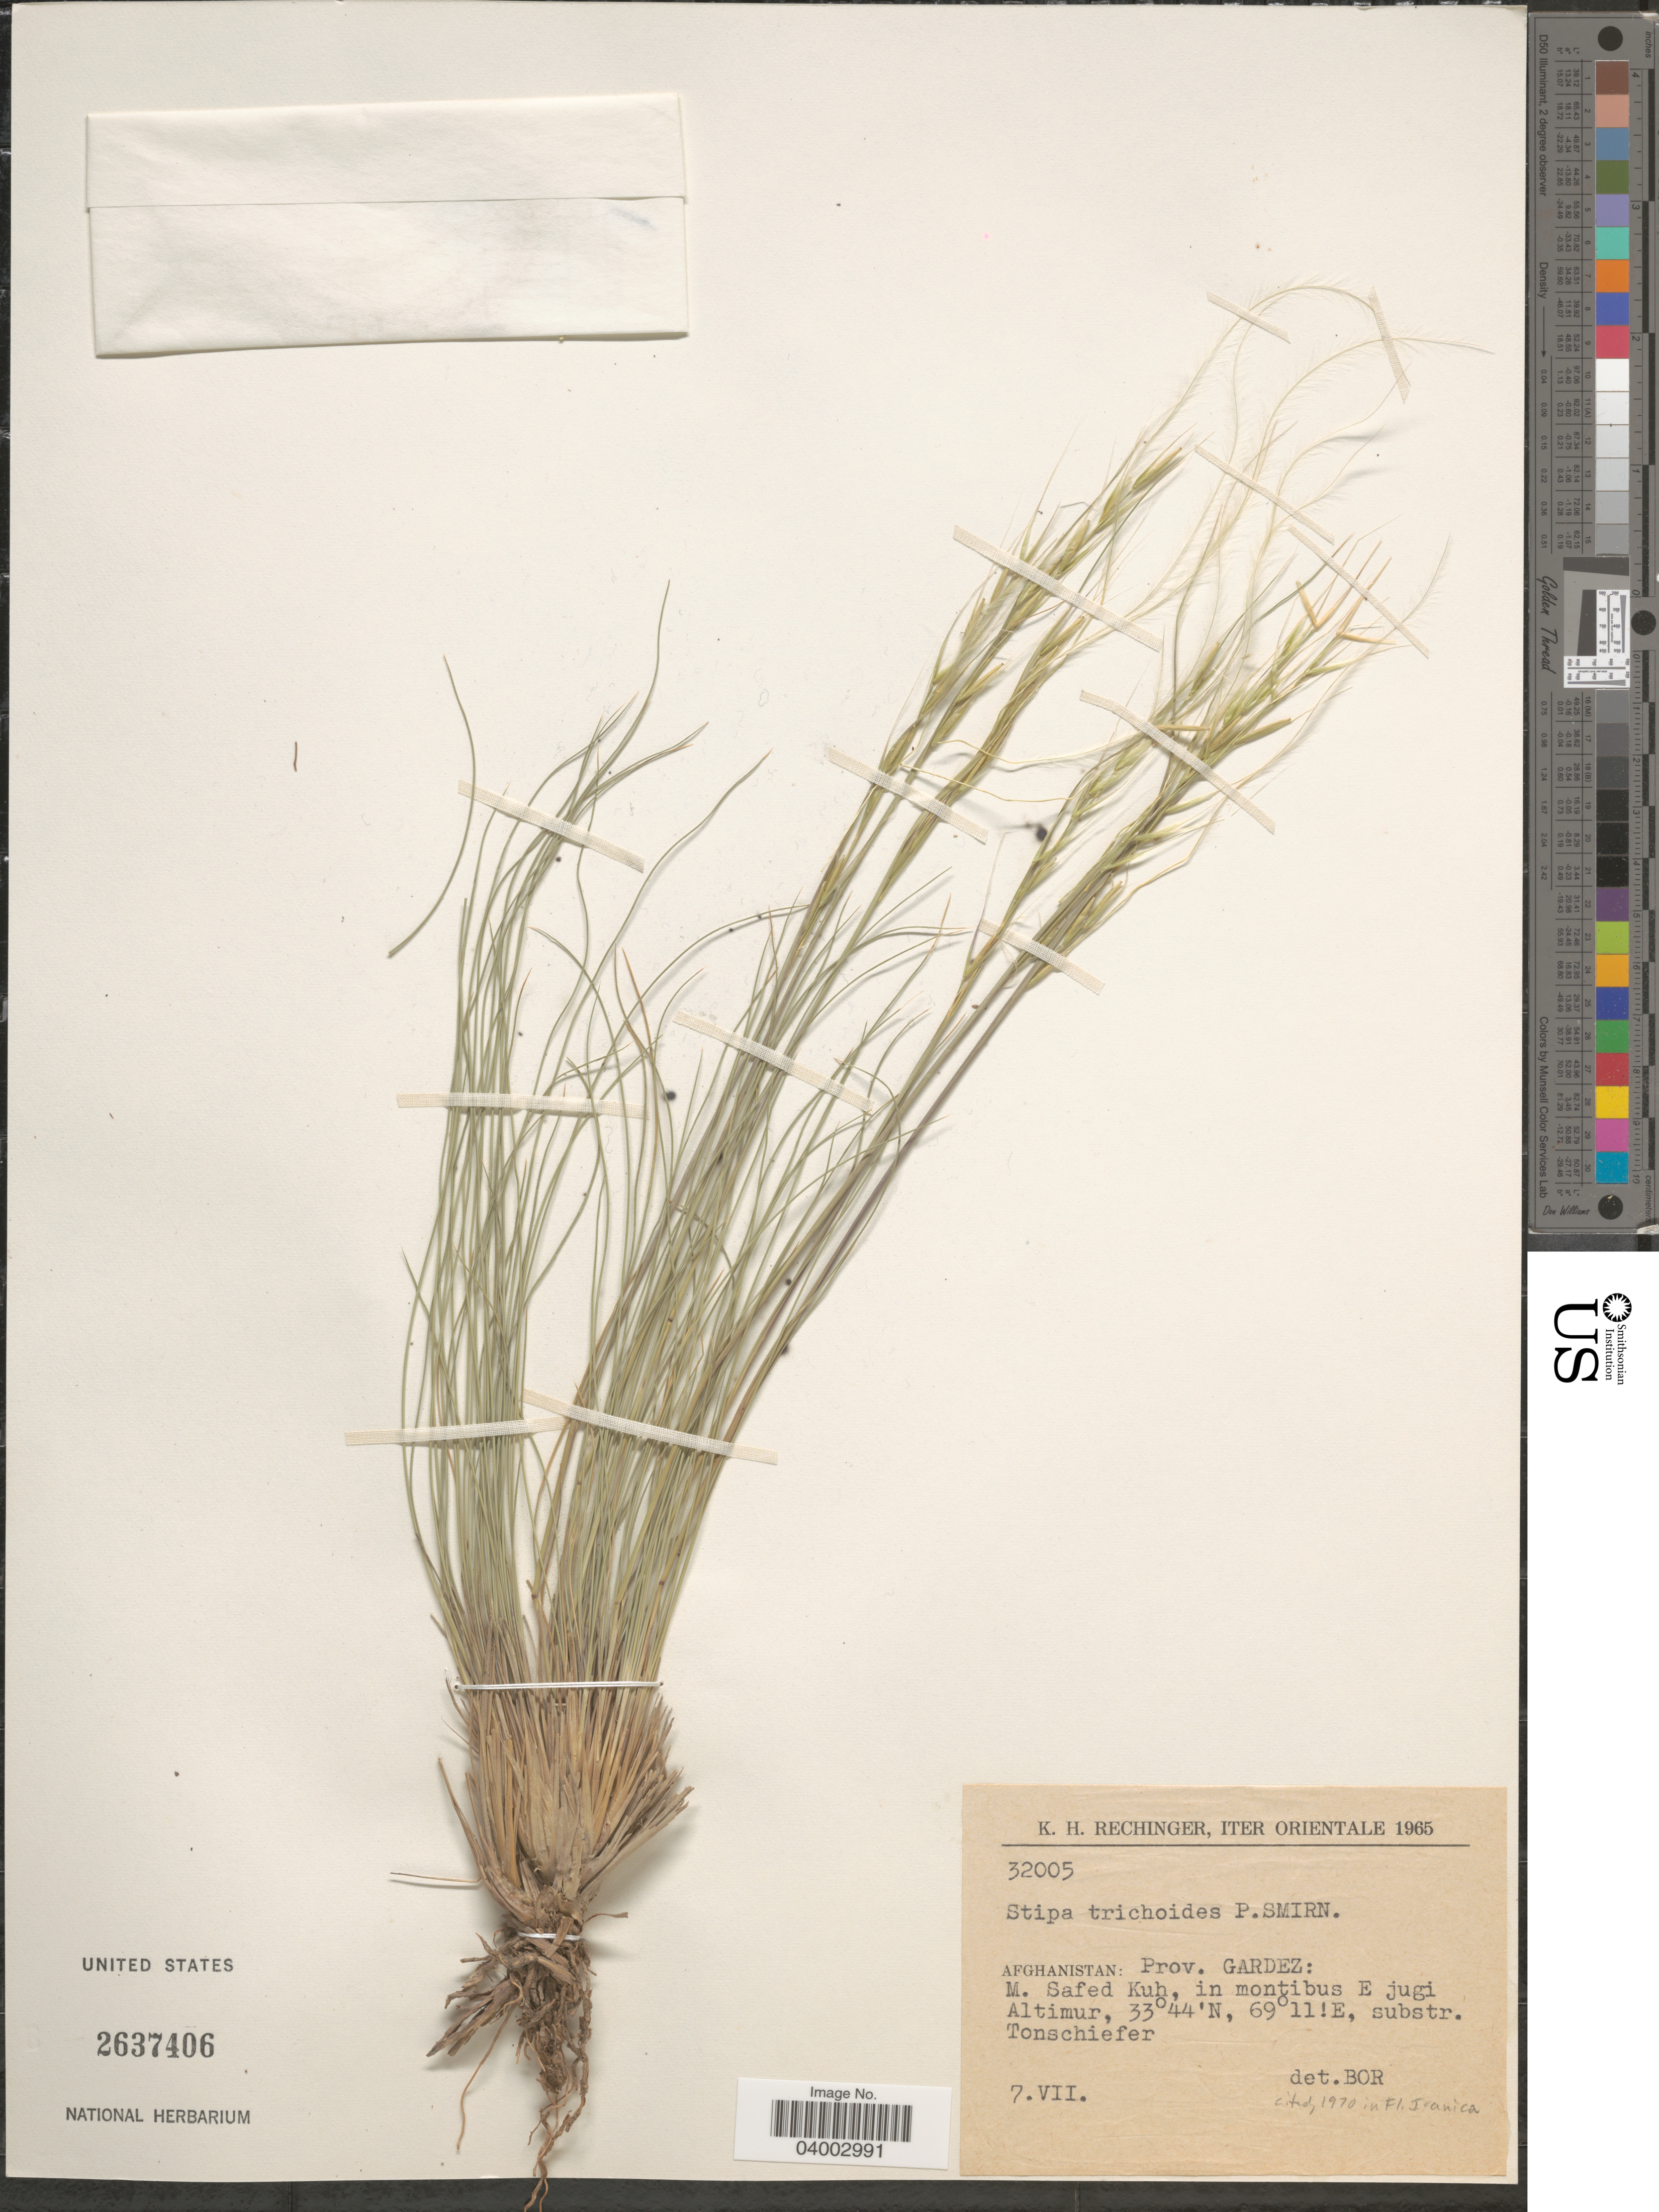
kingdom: Plantae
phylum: Tracheophyta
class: Liliopsida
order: Poales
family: Poaceae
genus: Stipa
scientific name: Stipa turkestanica subsp. trichoides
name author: (P.A. Smirn.) Tzvelev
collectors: K. H. Rechinger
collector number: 32005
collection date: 1965-07-07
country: Afghanistan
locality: Iter Orientale. Prov. Gardez: M. Safed Kuh, in montibus E jugi Altimur, substr. Tonschiefer.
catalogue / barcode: US 2637406